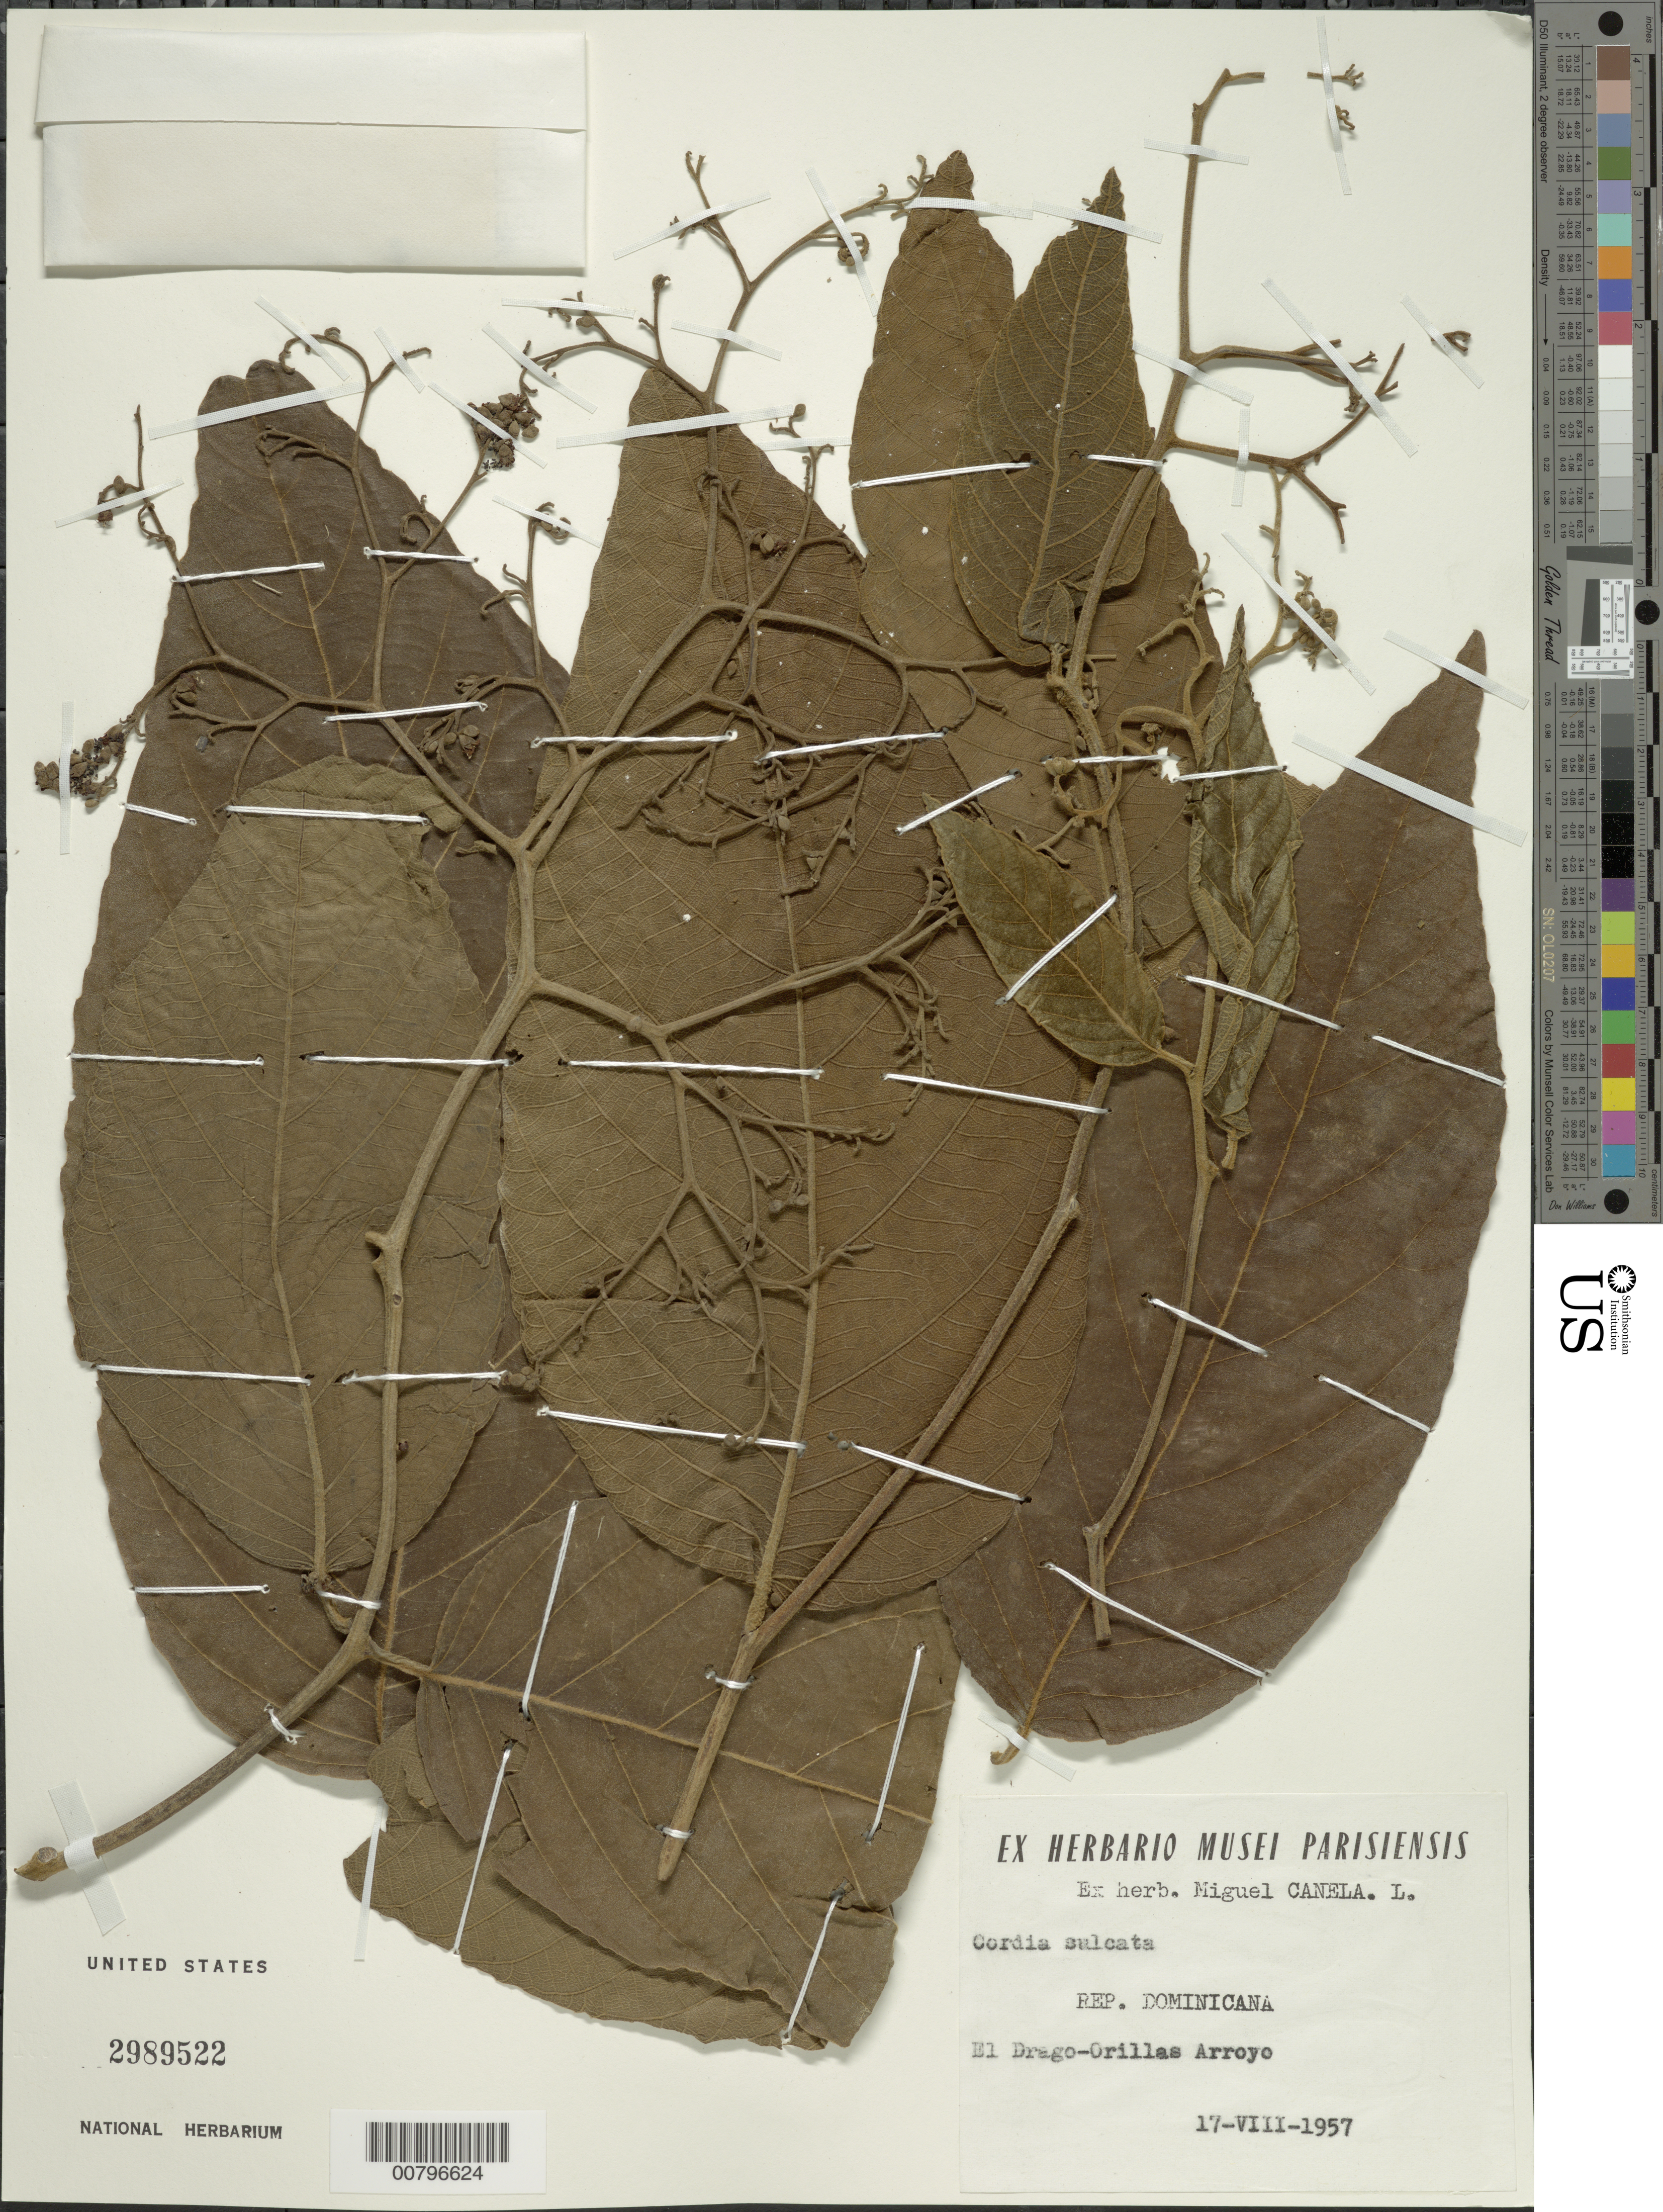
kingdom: Plantae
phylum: Tracheophyta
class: Magnoliopsida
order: Boraginales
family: Cordiaceae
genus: Cordia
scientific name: Cordia sulcata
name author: DC.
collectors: M. Canela Lazaro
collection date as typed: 17 Aug 1957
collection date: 1957-08-17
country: Dominican Republic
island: Hispaniola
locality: El Drago, Orillas Arroyo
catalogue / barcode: US 2989522